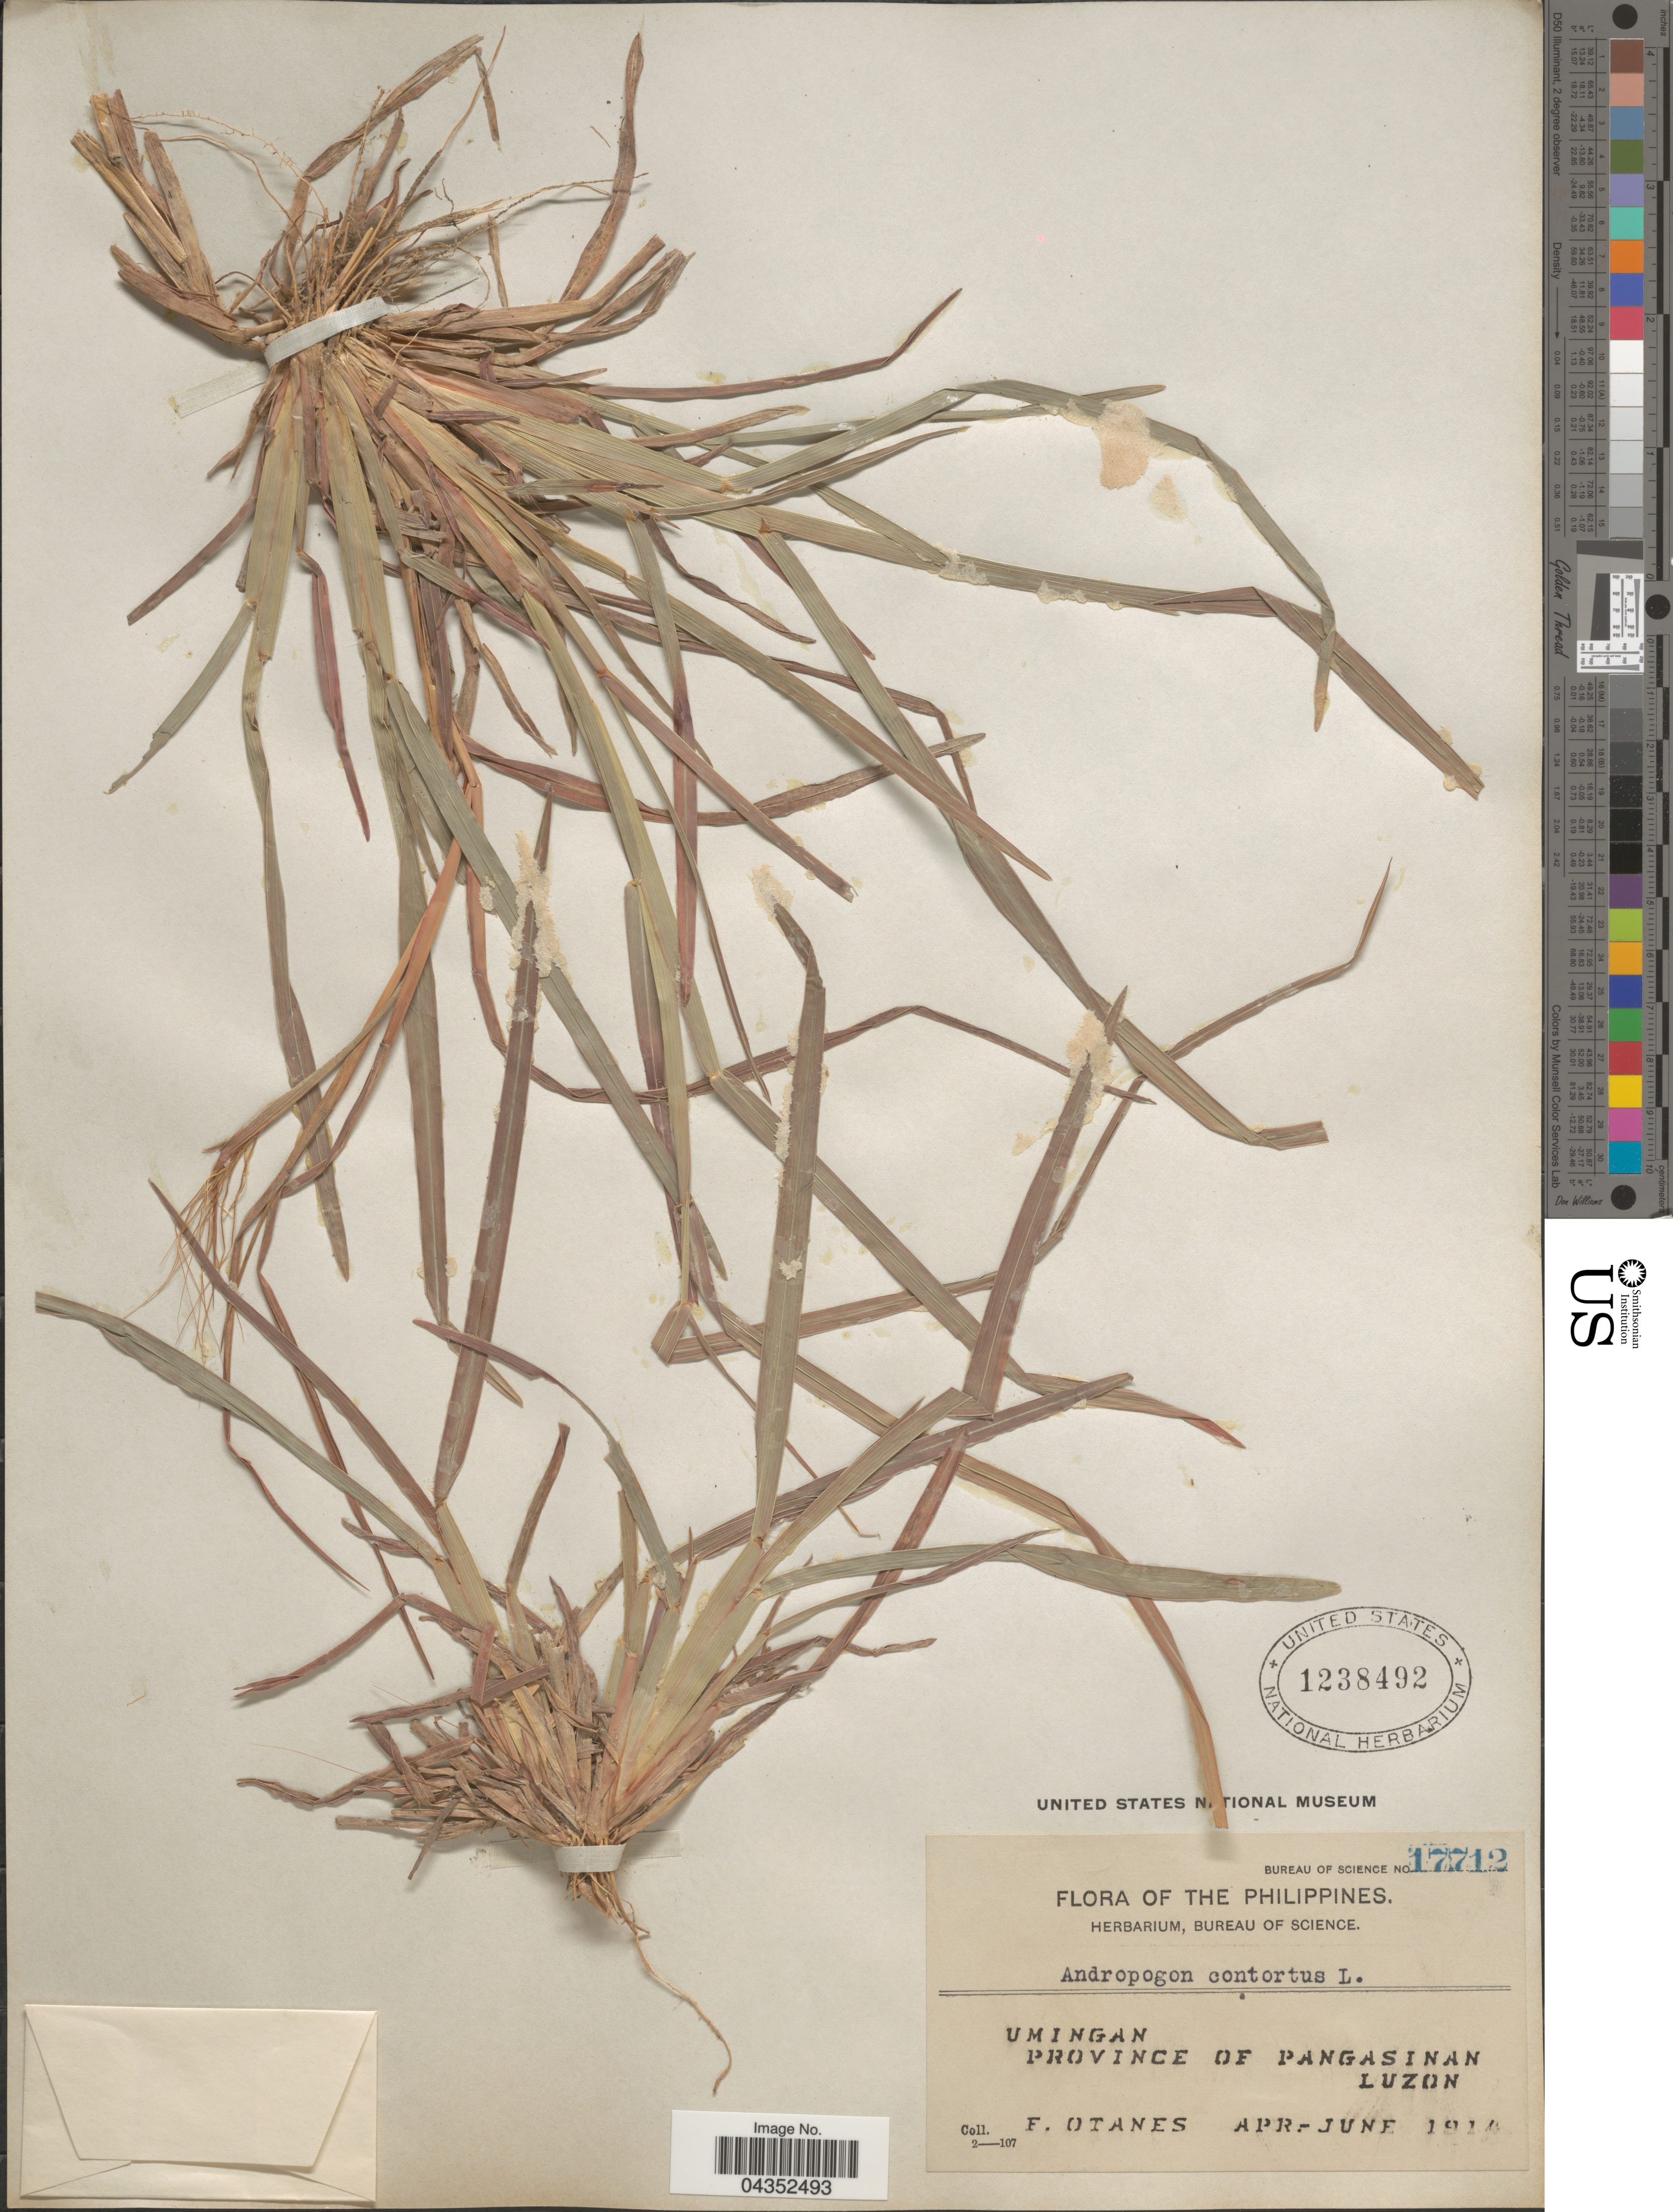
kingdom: Plantae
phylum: Tracheophyta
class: Liliopsida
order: Poales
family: Poaceae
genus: Heteropogon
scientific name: Heteropogon contortus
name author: (L.) P. Beauv. ex Roem. & Schult.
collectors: F. Q. Otanes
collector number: Bureau of Science 17712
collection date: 1914-04/1914-06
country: Philippines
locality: Umingan. Province of Pangasinan. Luzon.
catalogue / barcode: US 1238492